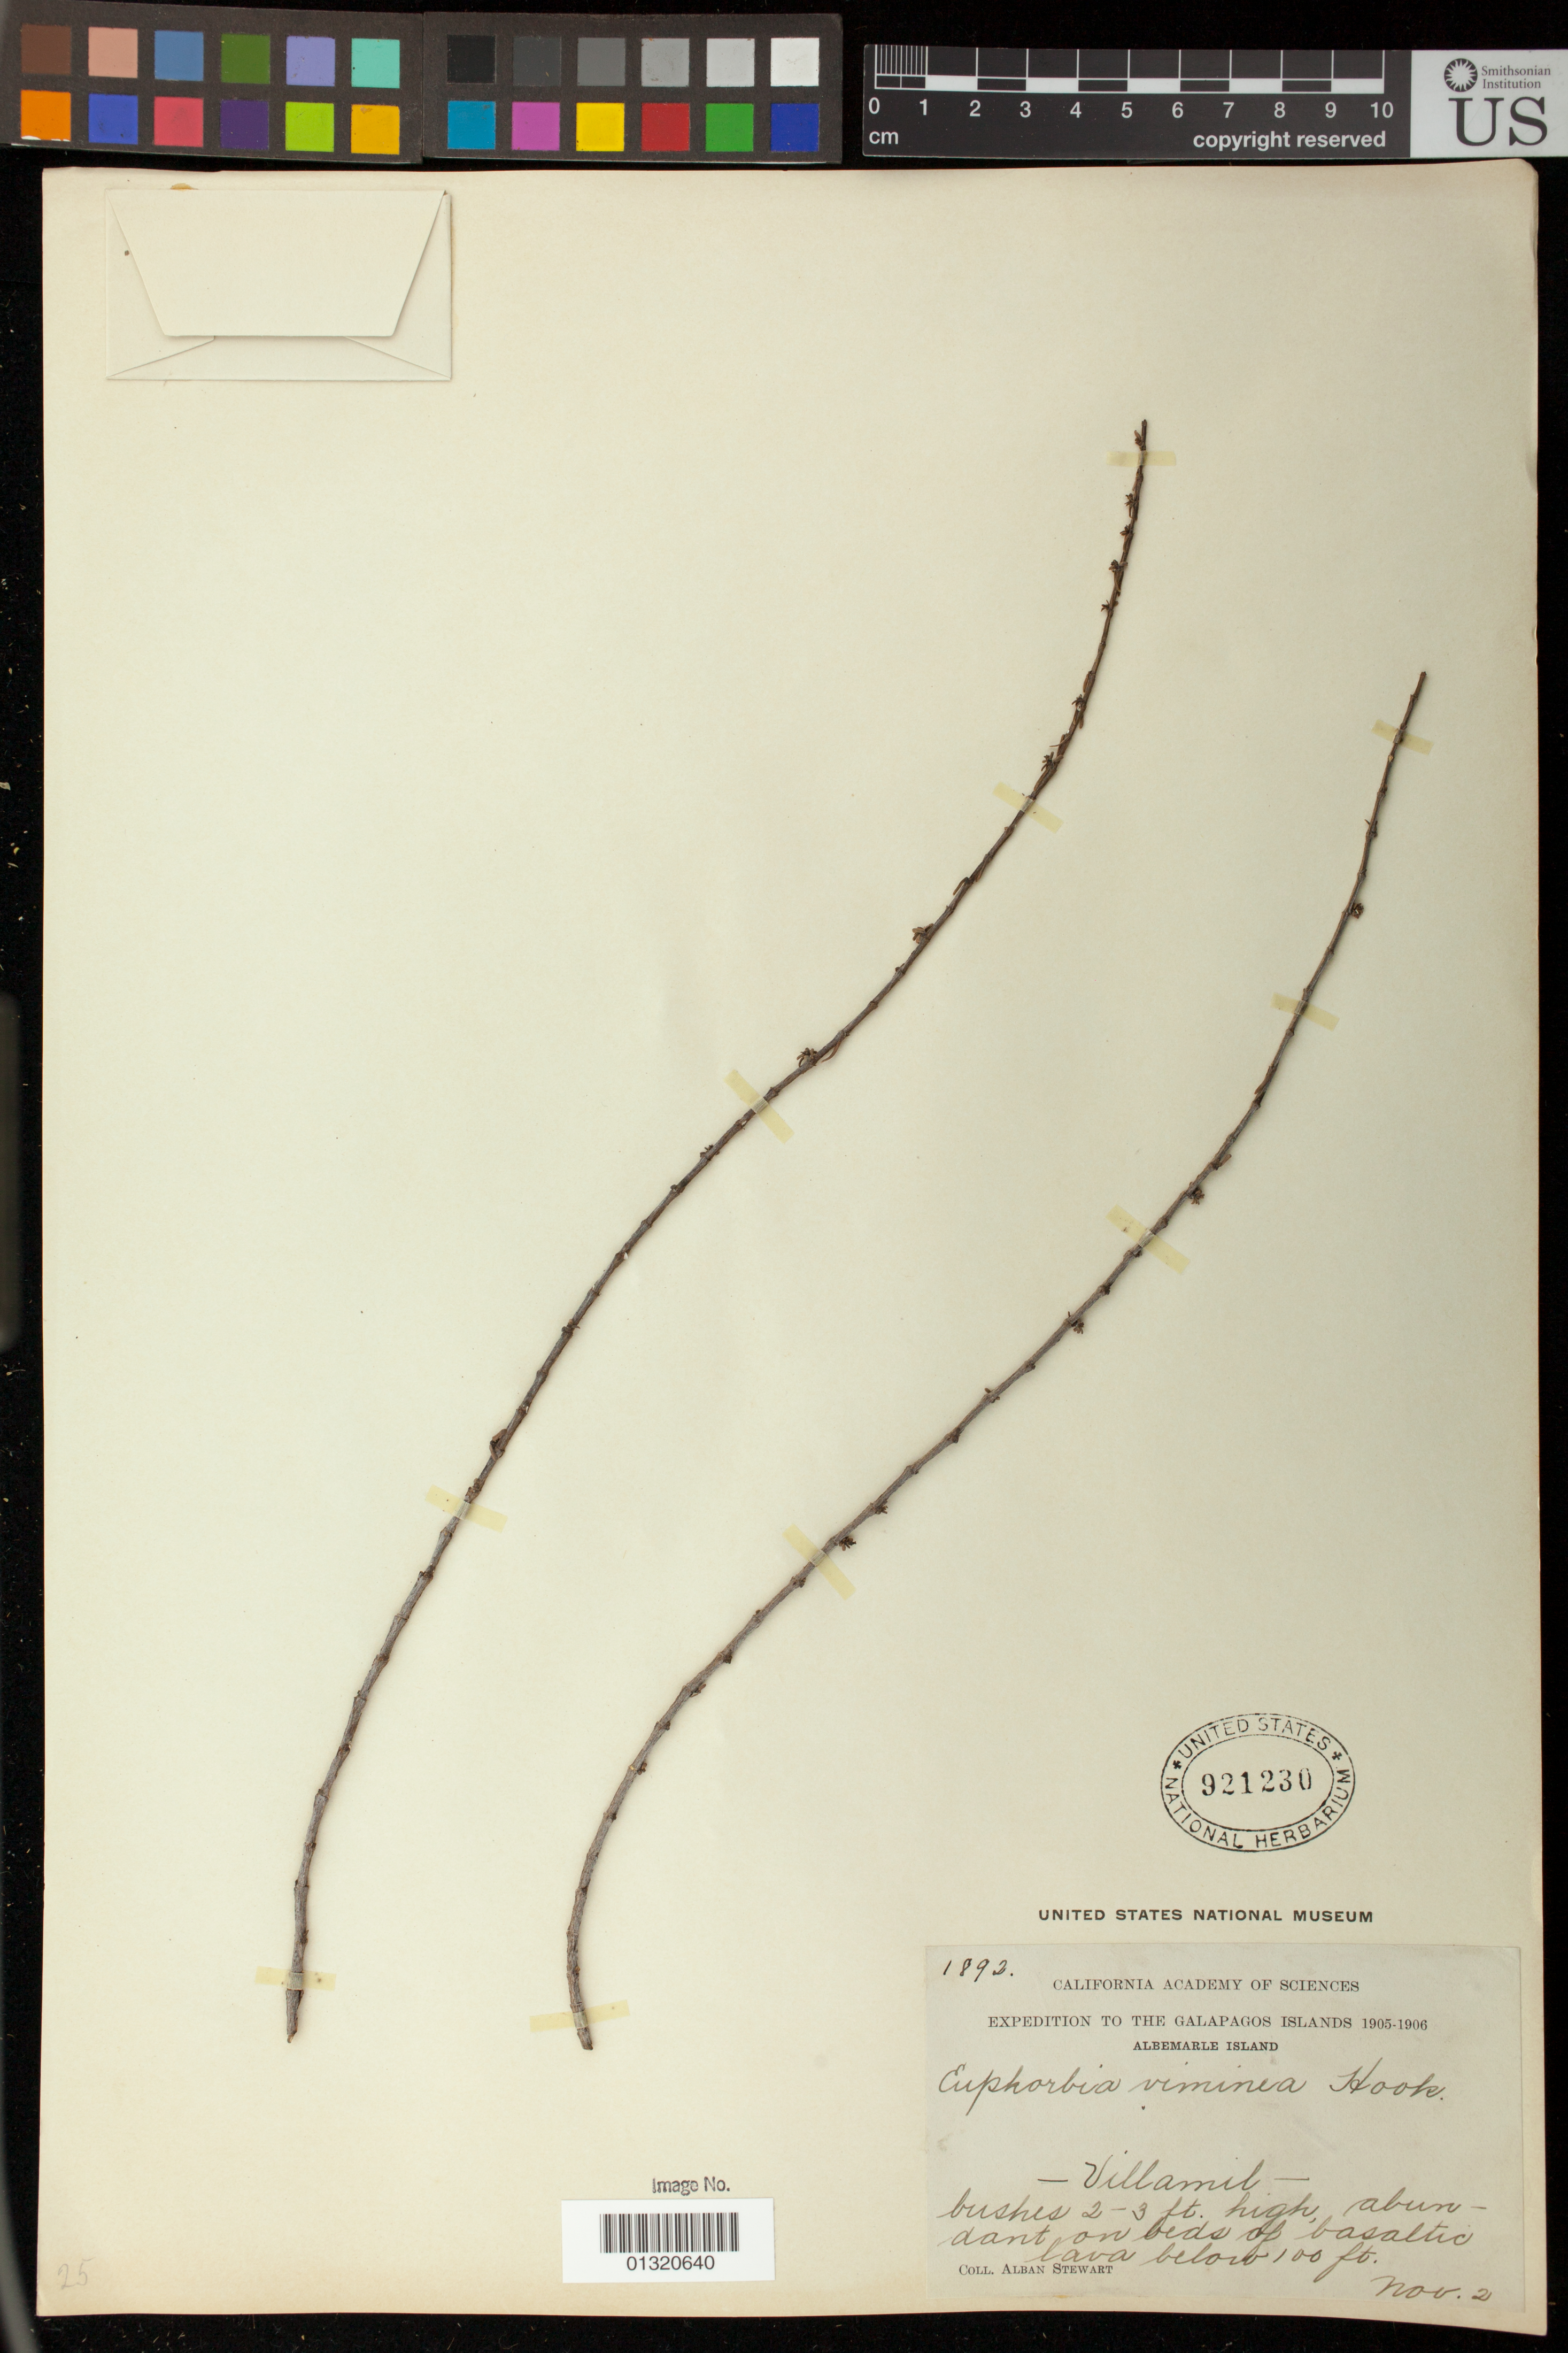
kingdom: Plantae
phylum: Tracheophyta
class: Magnoliopsida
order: Malpighiales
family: Euphorbiaceae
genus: Euphorbia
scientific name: Euphorbia viminea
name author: Hook. f.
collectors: A. Stewart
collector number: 1893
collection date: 1905-11-02 or 1906-11-02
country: Ecuador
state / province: Colón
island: Isabella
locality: Albemarle Island; Villamil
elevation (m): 0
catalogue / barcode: US 921230